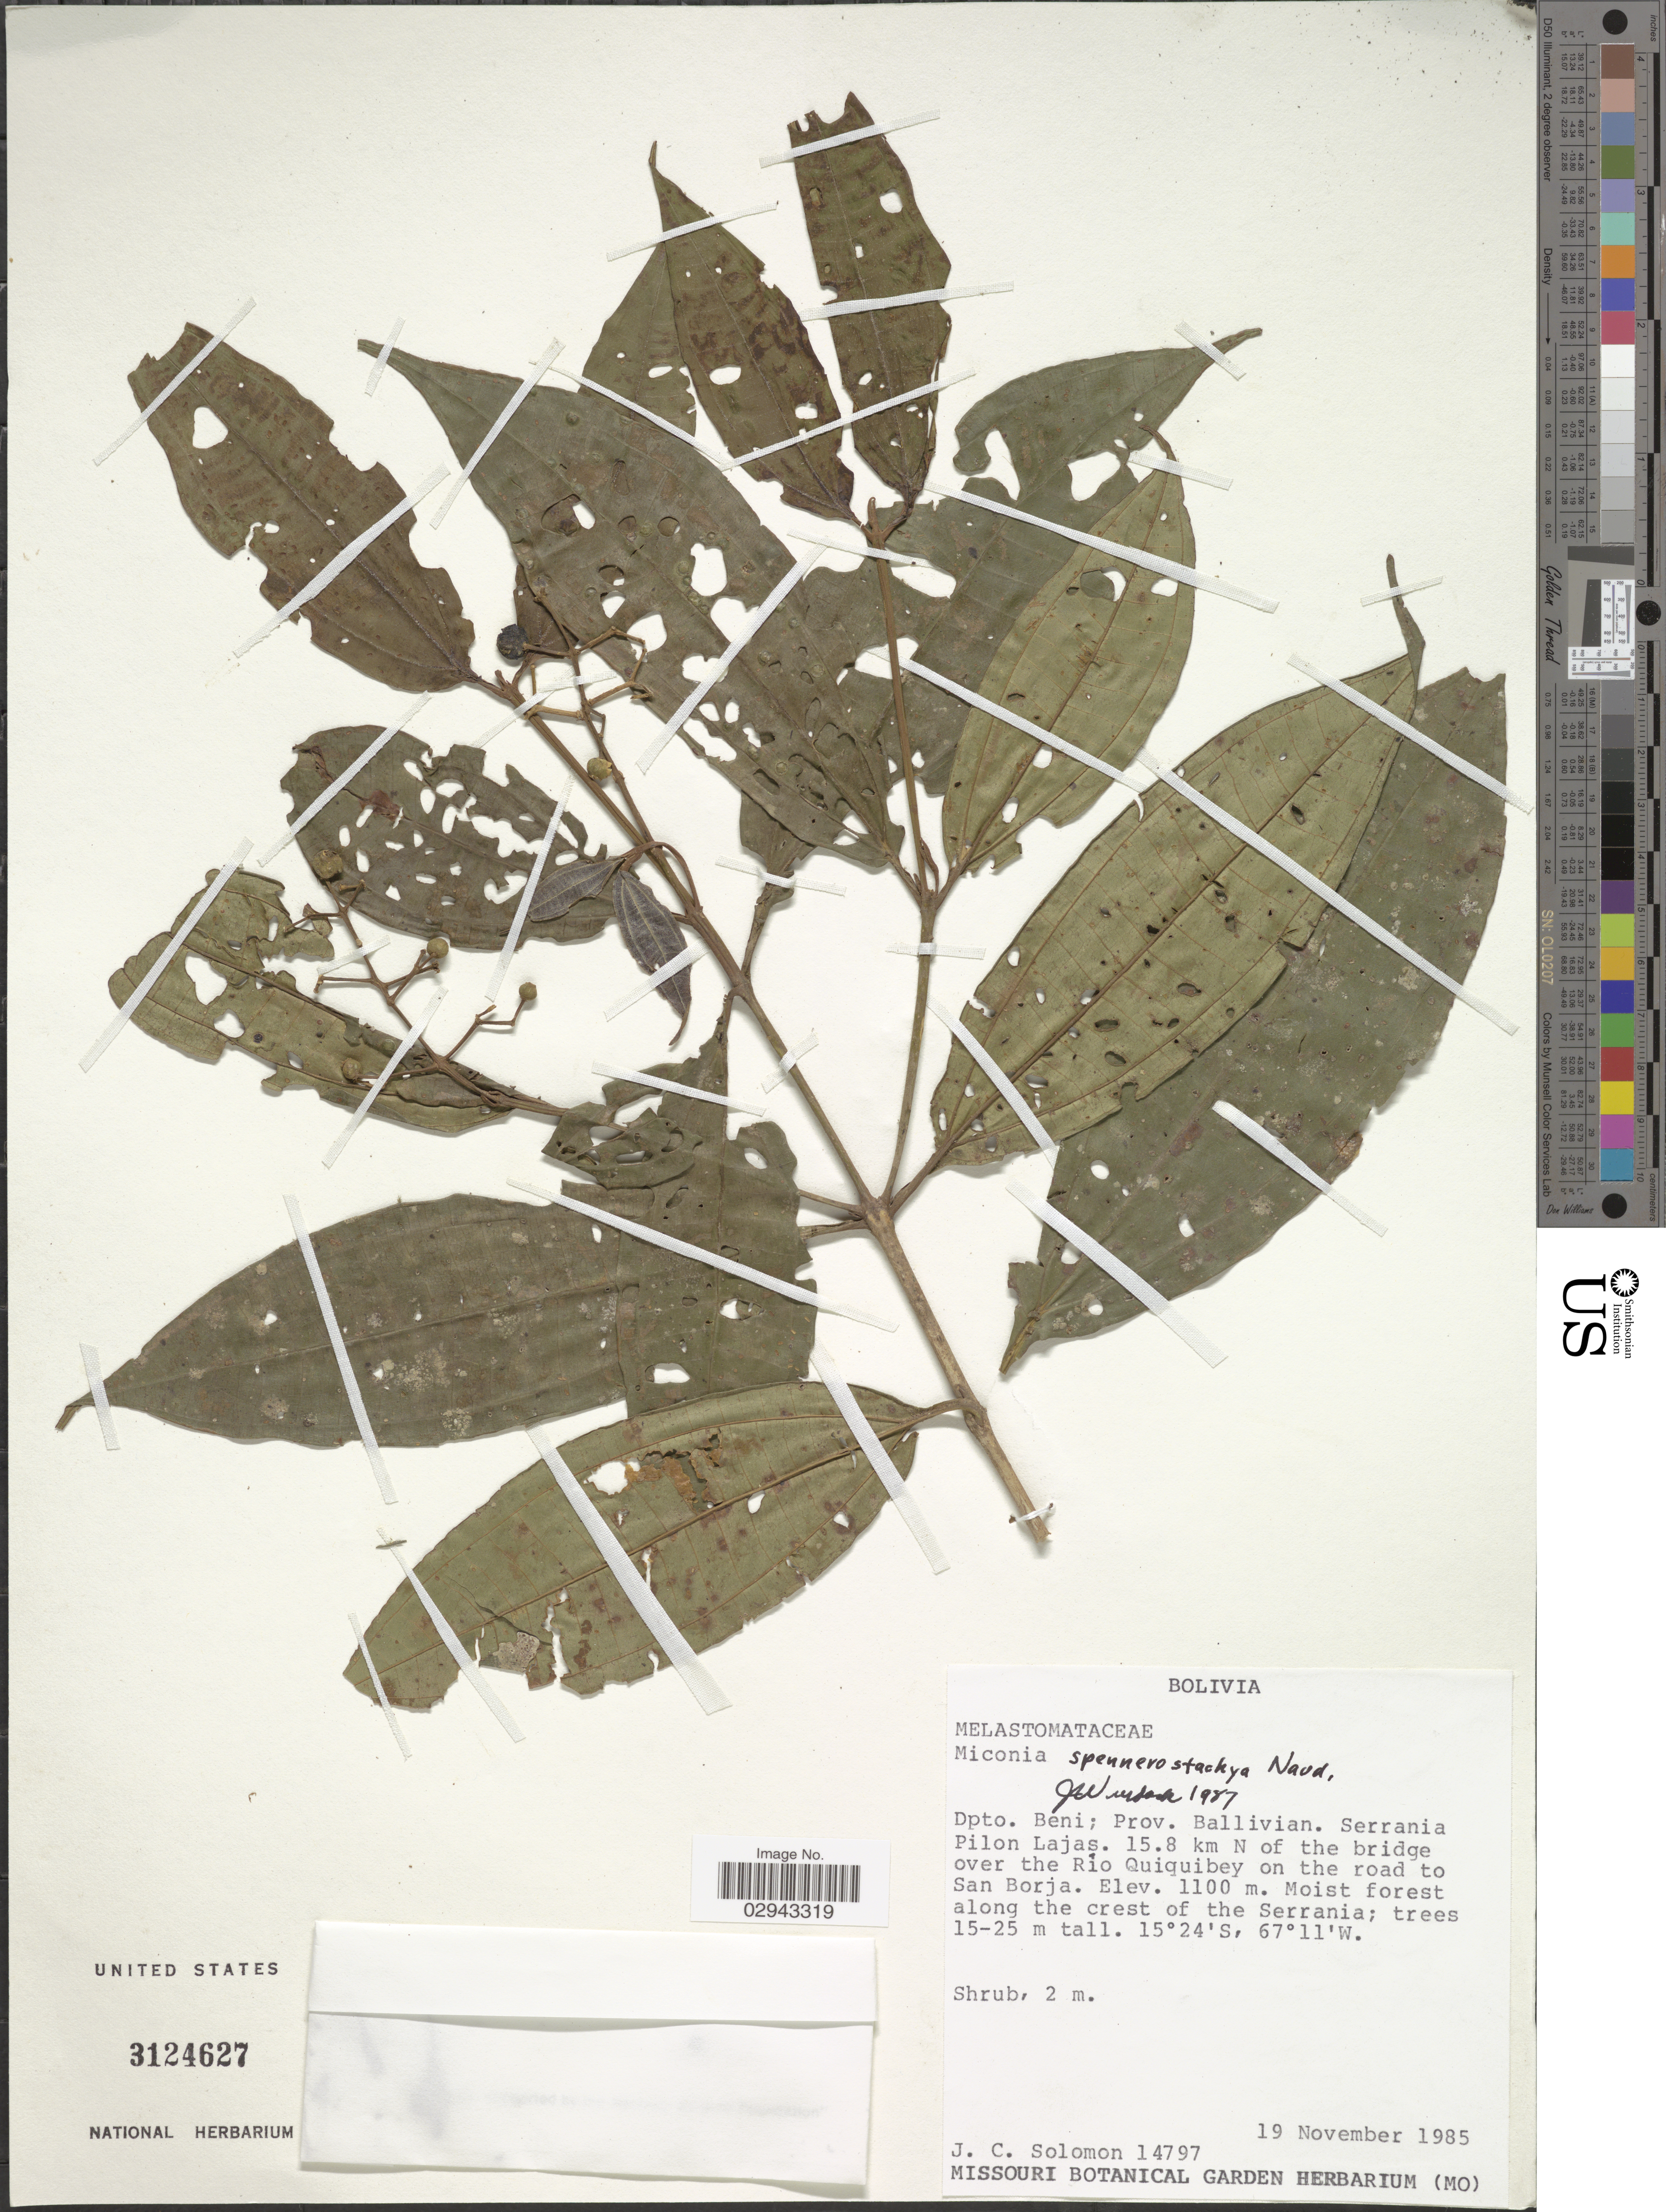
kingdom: Plantae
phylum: Tracheophyta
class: Magnoliopsida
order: Myrtales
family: Melastomataceae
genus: Miconia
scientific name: Miconia spennerostachya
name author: Naudin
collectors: J. C. Solomon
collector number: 14797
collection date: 1985-11-19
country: Bolivia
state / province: Beni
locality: Dpto. Beni; Prov. Ballivian. Serrania Pilon Lajas. 15.8 km N of the bridge over the Río Quiquibey on the road to San Borja. Along the crest of the Serrania.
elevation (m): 1100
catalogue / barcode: US 3124627